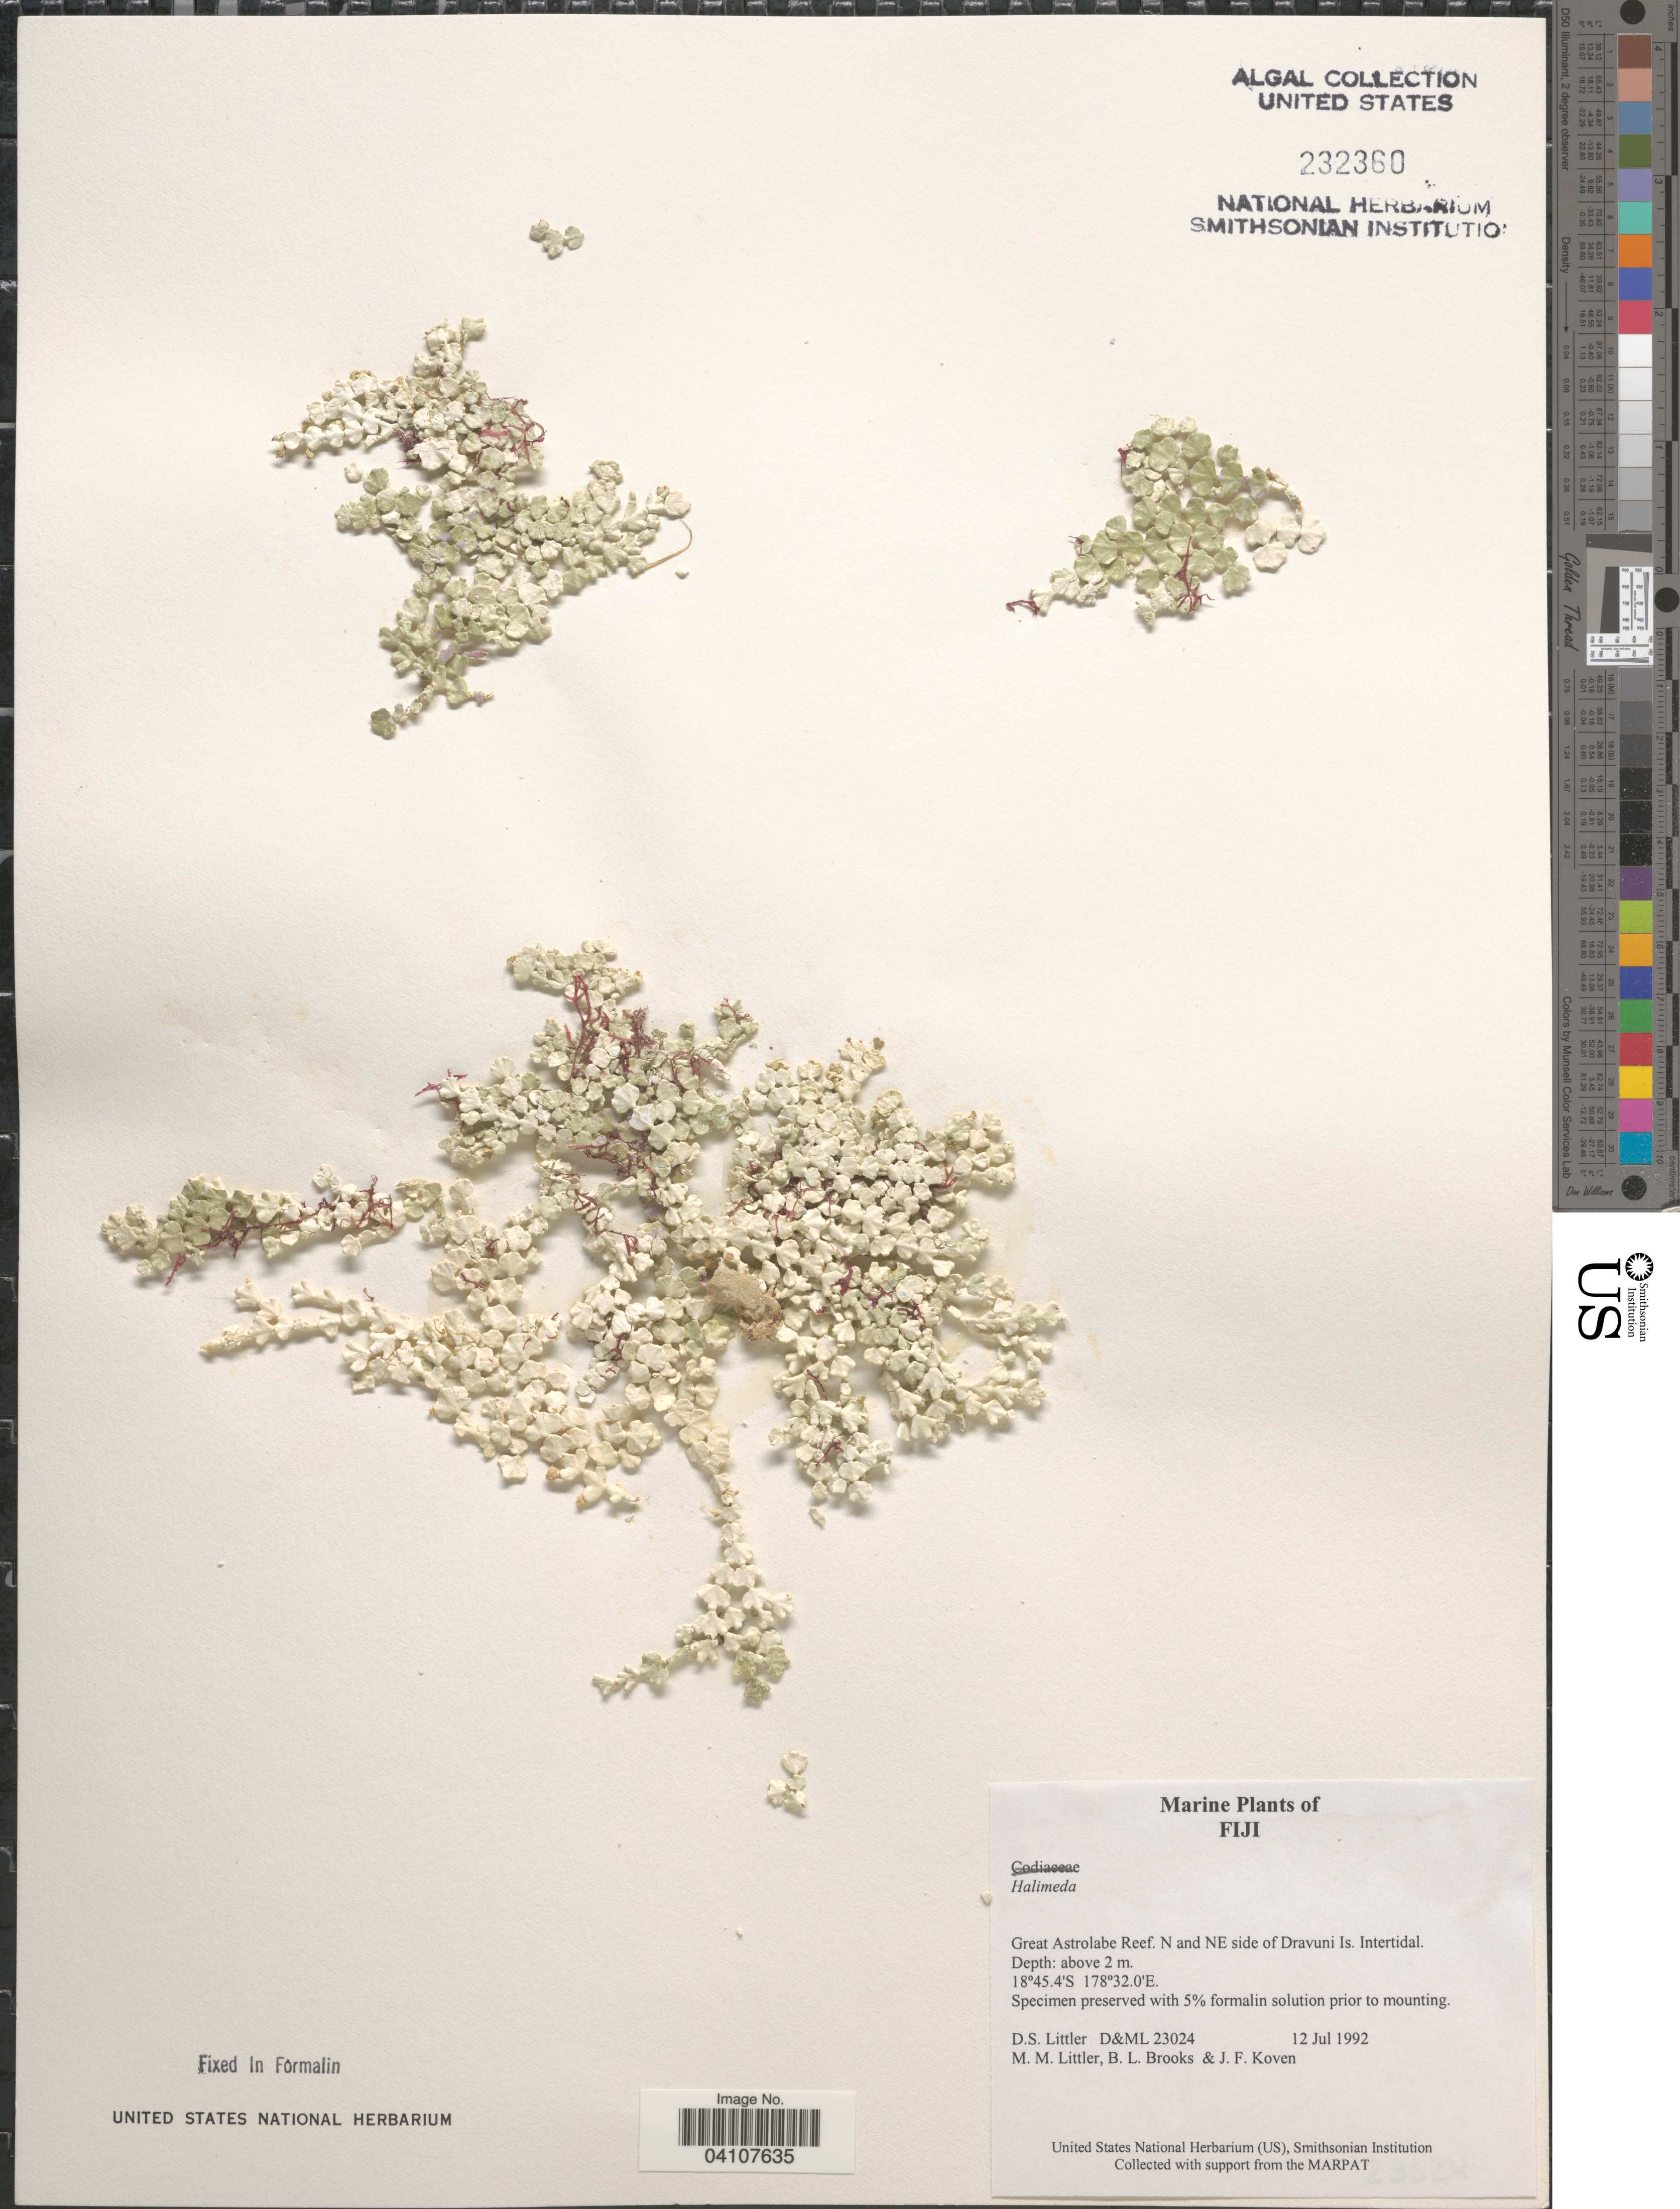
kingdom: Plantae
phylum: Chlorophyta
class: Ulvophyceae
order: Bryopsidales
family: Halimedaceae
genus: Halimeda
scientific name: Halimeda sp.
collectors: D. S. Littler, B. Brooks & J. Koven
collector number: D&ML23024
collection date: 1992-07-12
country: Fiji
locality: Great Astrolabe Reef. N and NE side of Dravuni Is. Intertidal.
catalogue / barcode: US 232360